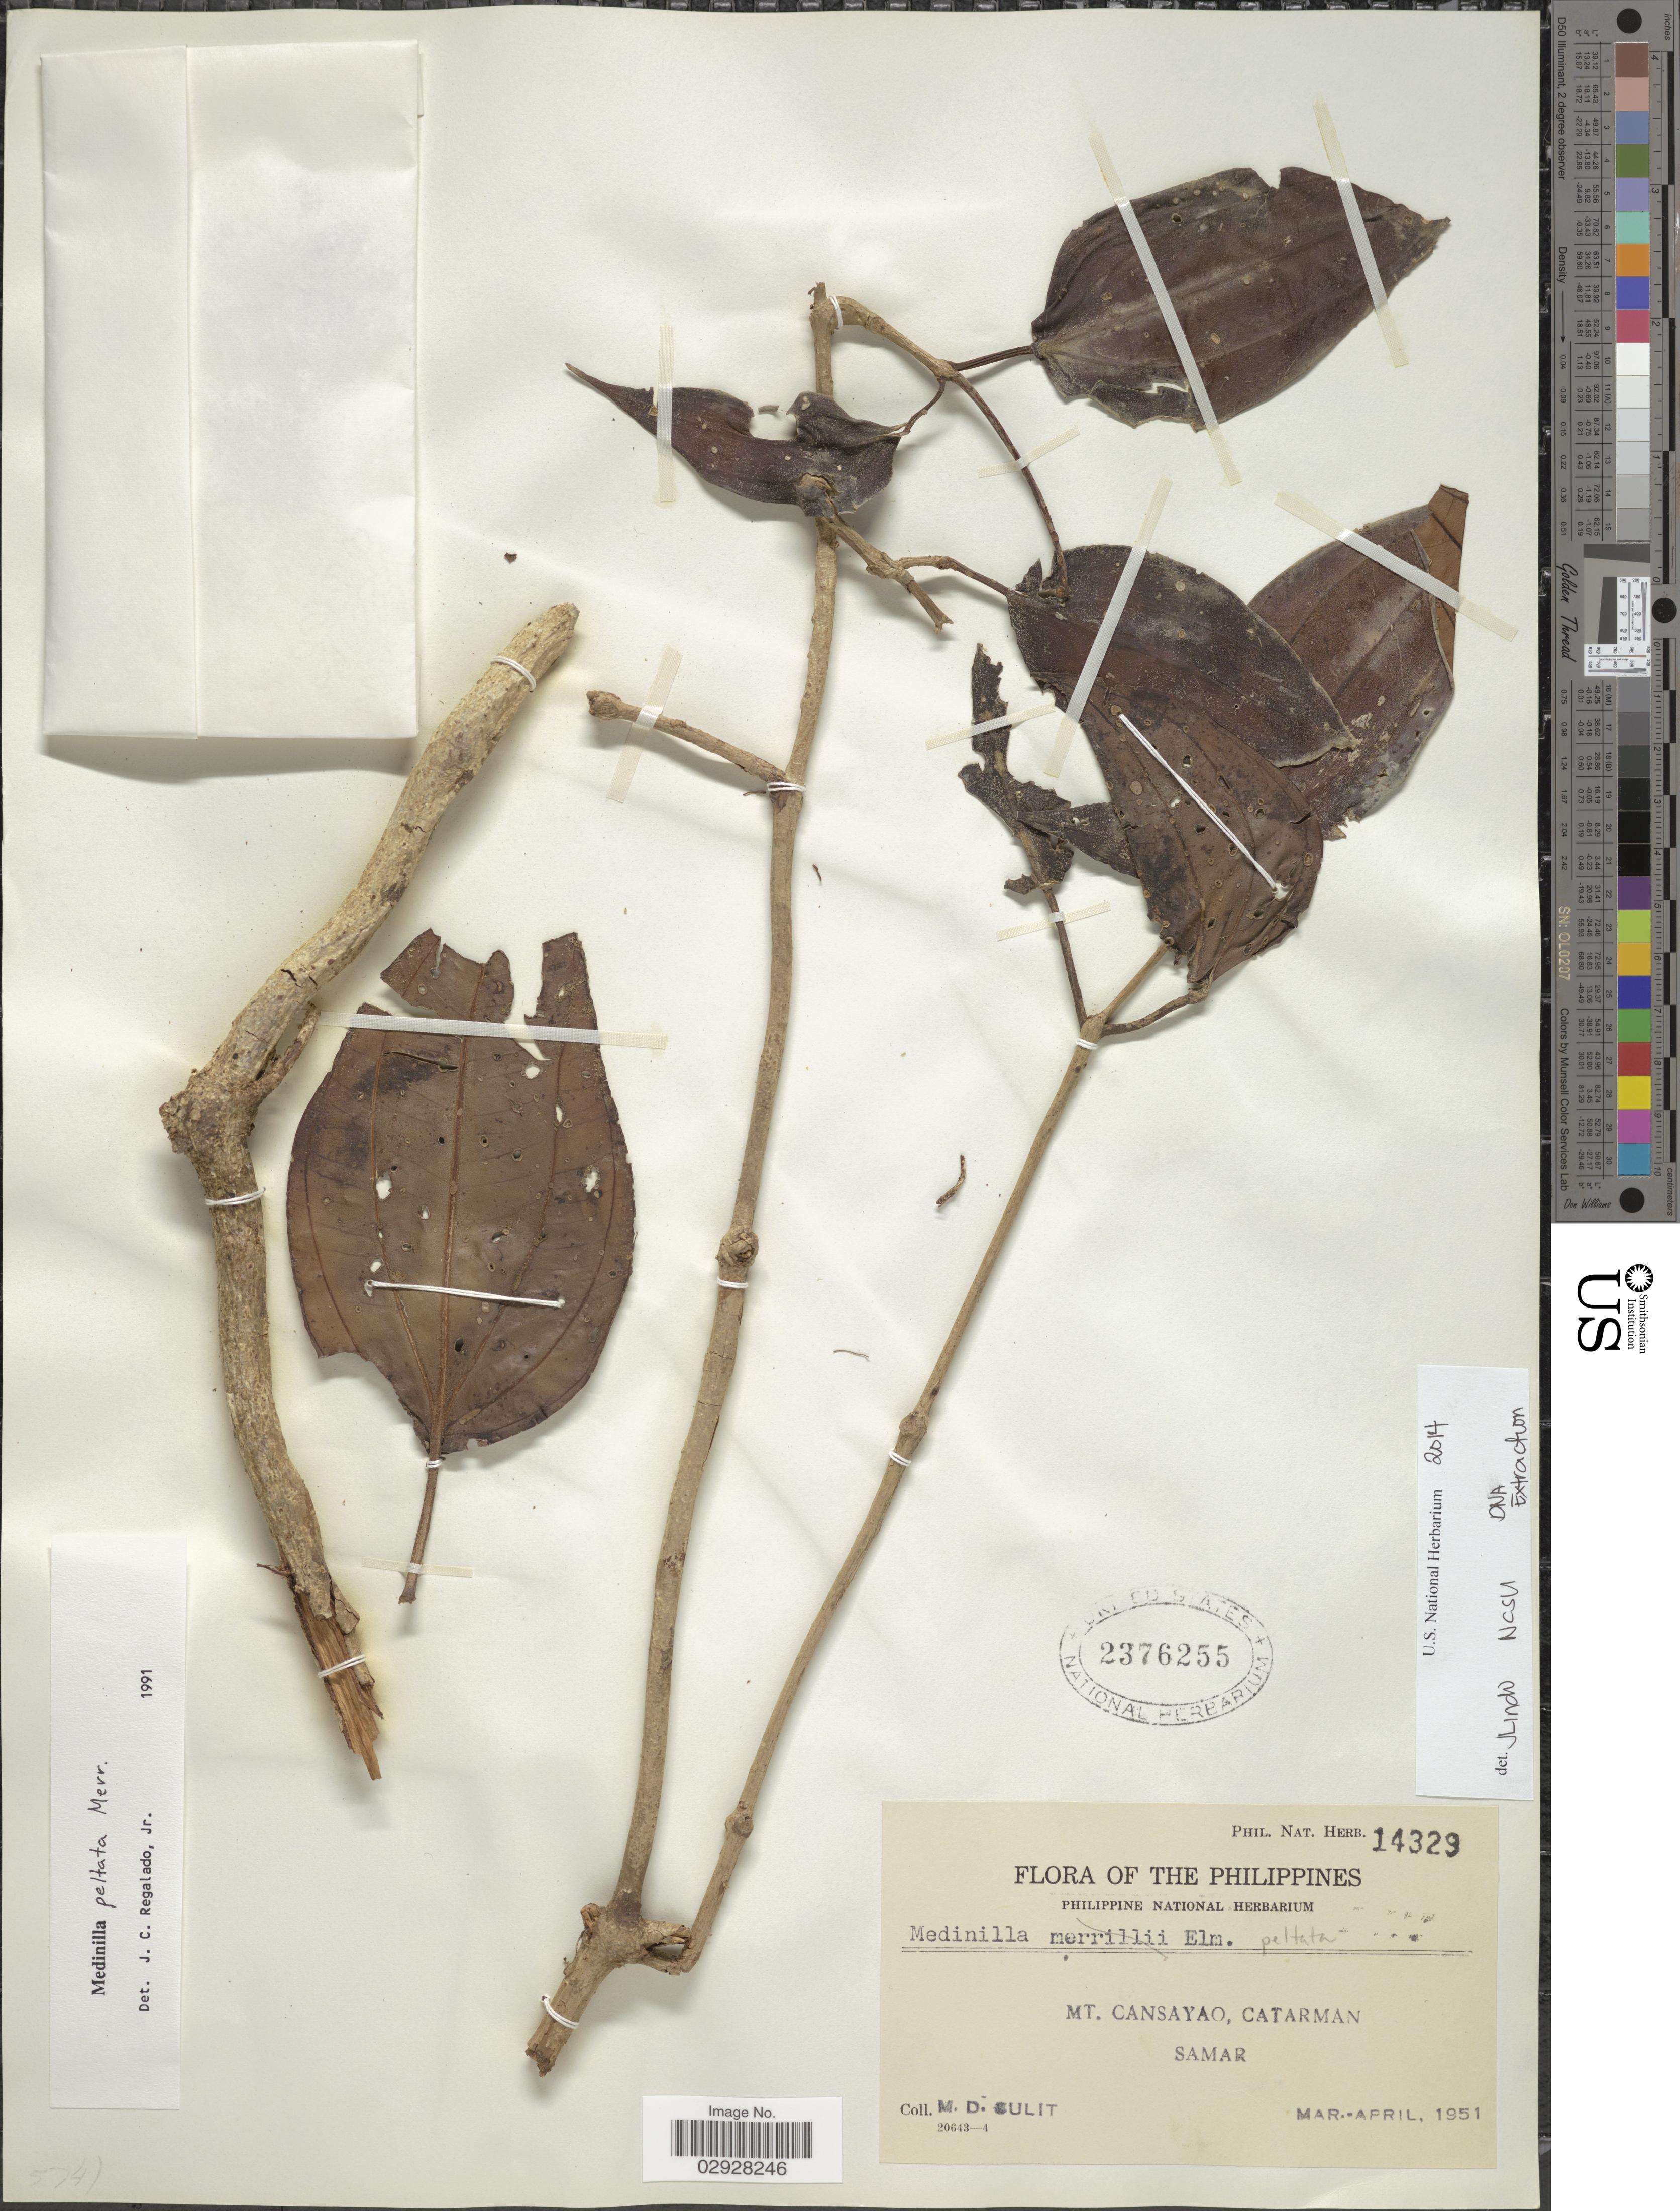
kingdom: Plantae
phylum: Tracheophyta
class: Magnoliopsida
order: Myrtales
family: Melastomataceae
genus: Medinilla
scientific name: Medinilla peltata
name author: Merr.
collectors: M. Sulit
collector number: Phil. Nat. Herb. 14329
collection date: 1951-03/1951-04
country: Philippines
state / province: Eastern Visayas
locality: Mt. Cansayao, Catarman, Samar.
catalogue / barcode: US 2376255